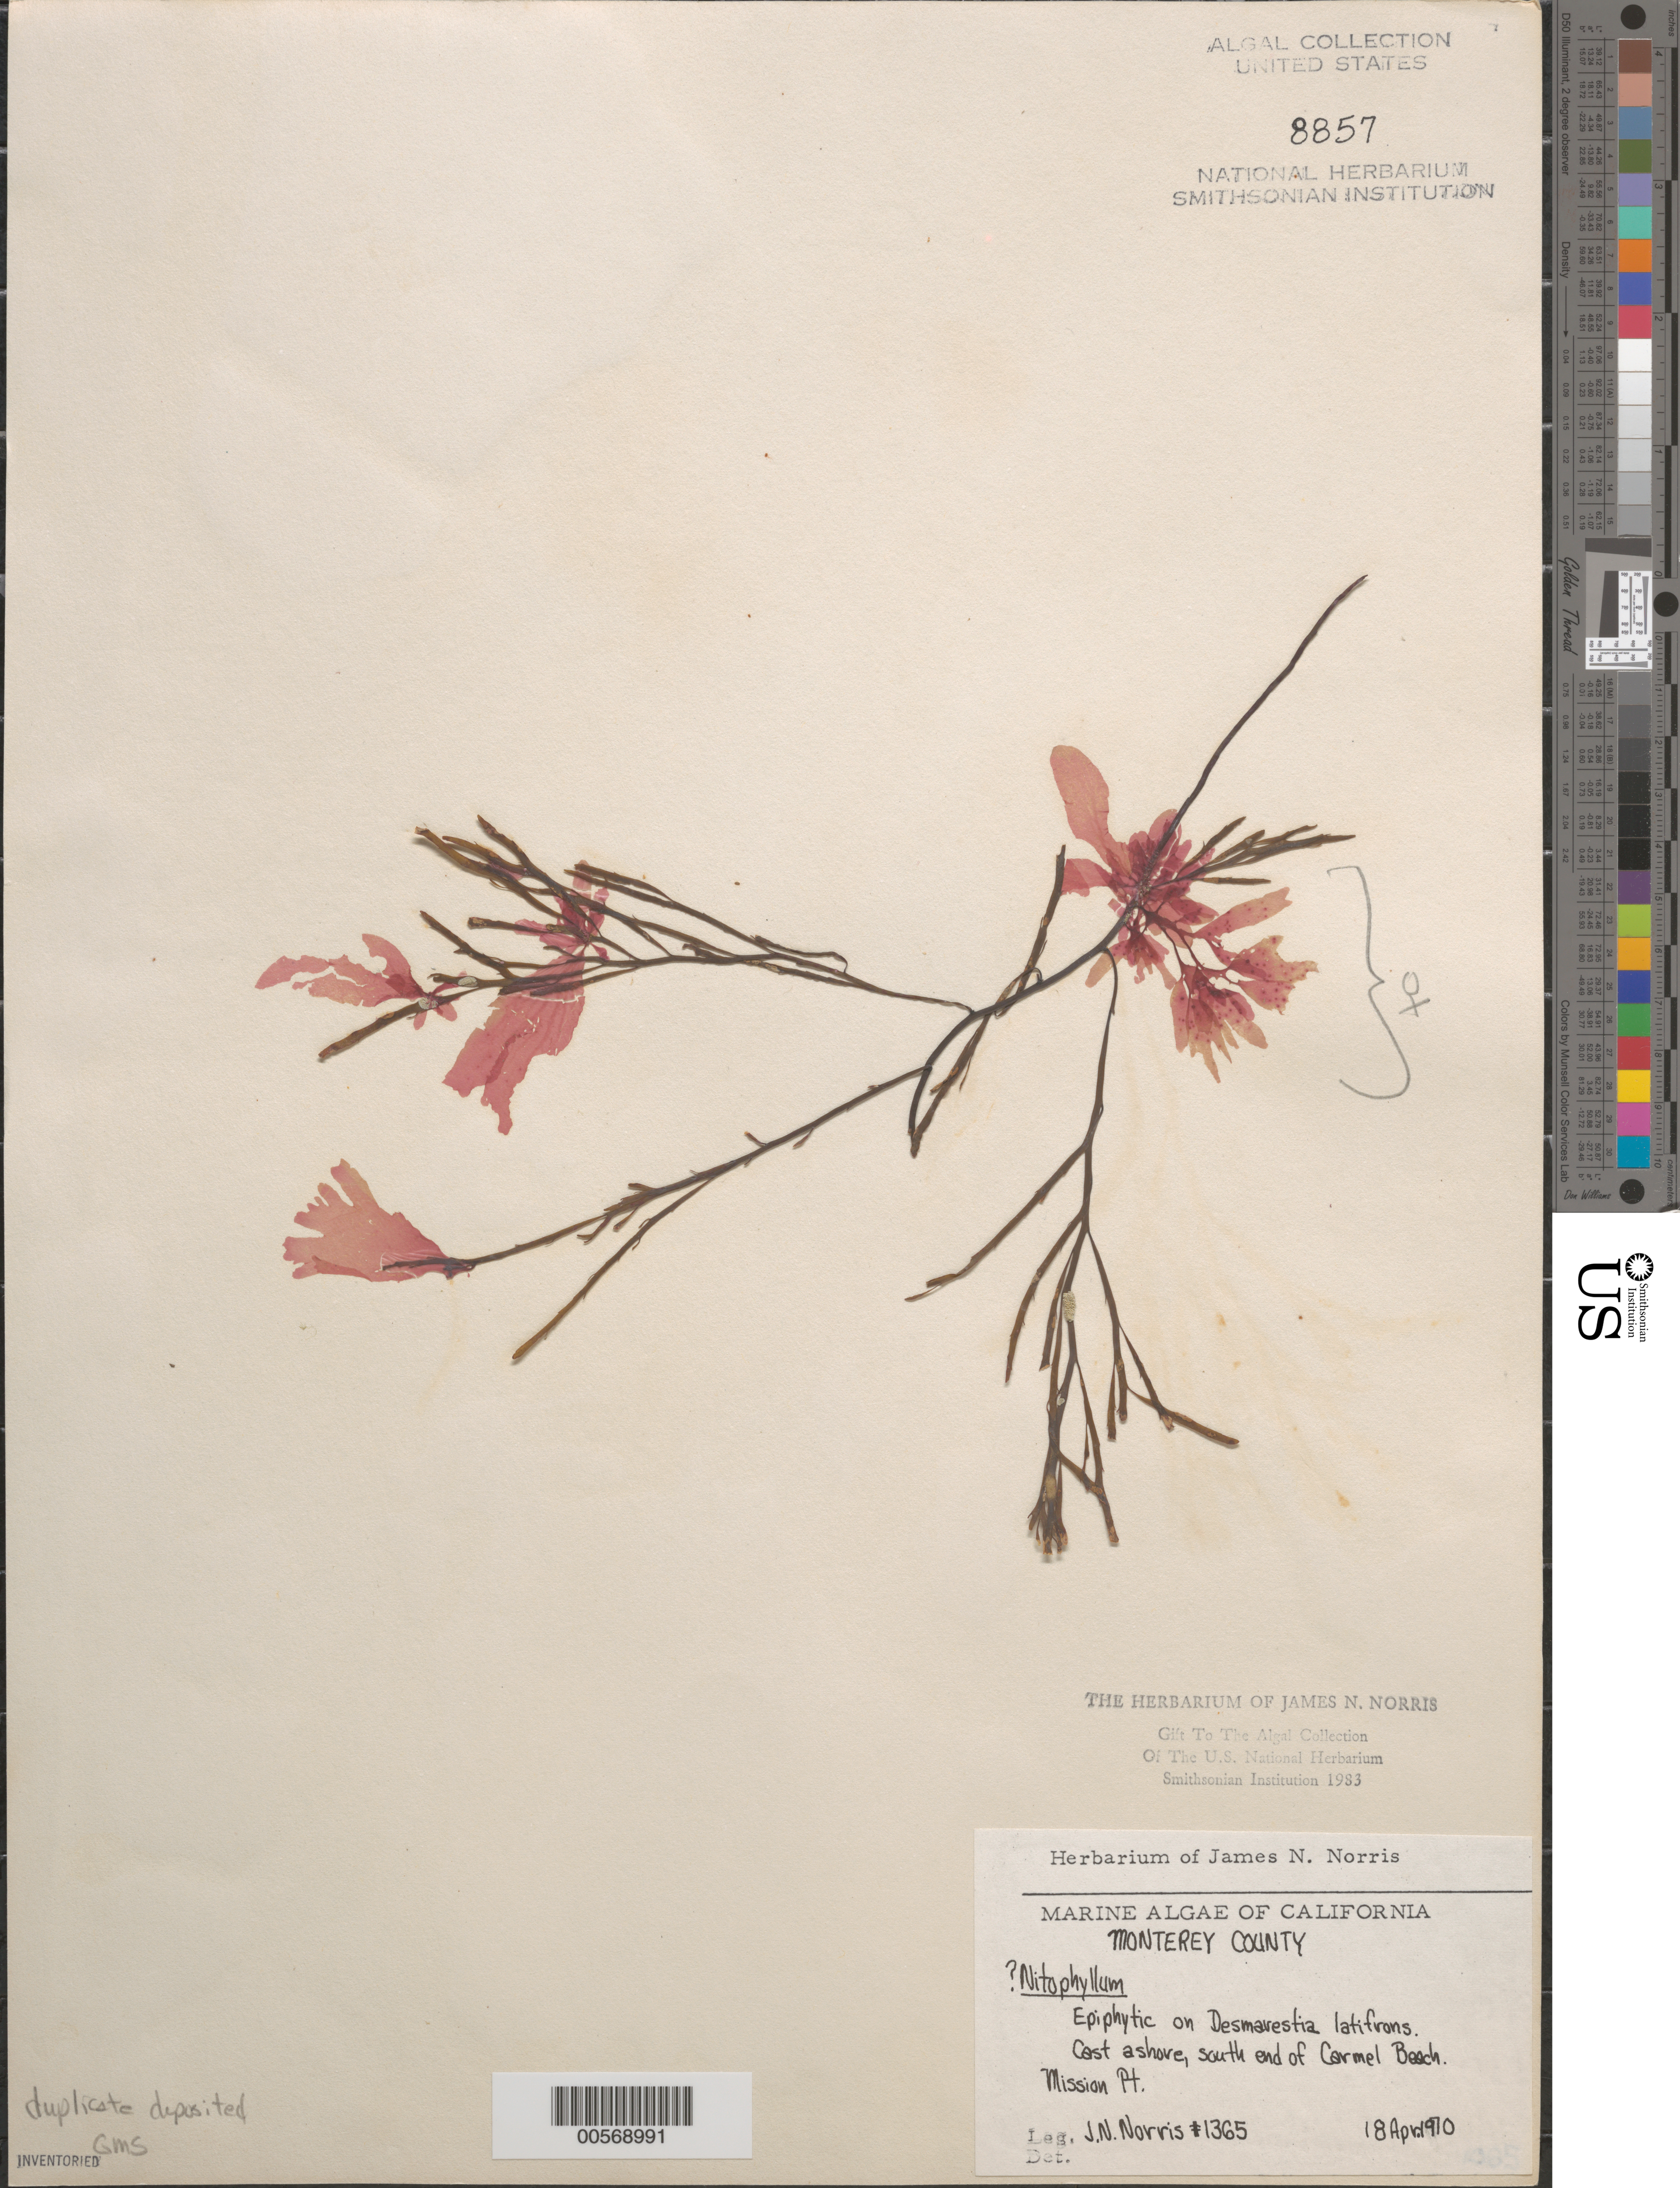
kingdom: Plantae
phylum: Rhodophyta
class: Florideophyceae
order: Ceramiales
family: Delesseriaceae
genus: Nitophyllum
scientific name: Nitophyllum sp.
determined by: Norris, James N.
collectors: J. N. Norris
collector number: JN-1365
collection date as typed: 18 Apr 1970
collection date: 1970-04-18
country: United States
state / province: California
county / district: Monterey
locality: Mission Point, Carmel Beach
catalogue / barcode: US 8857